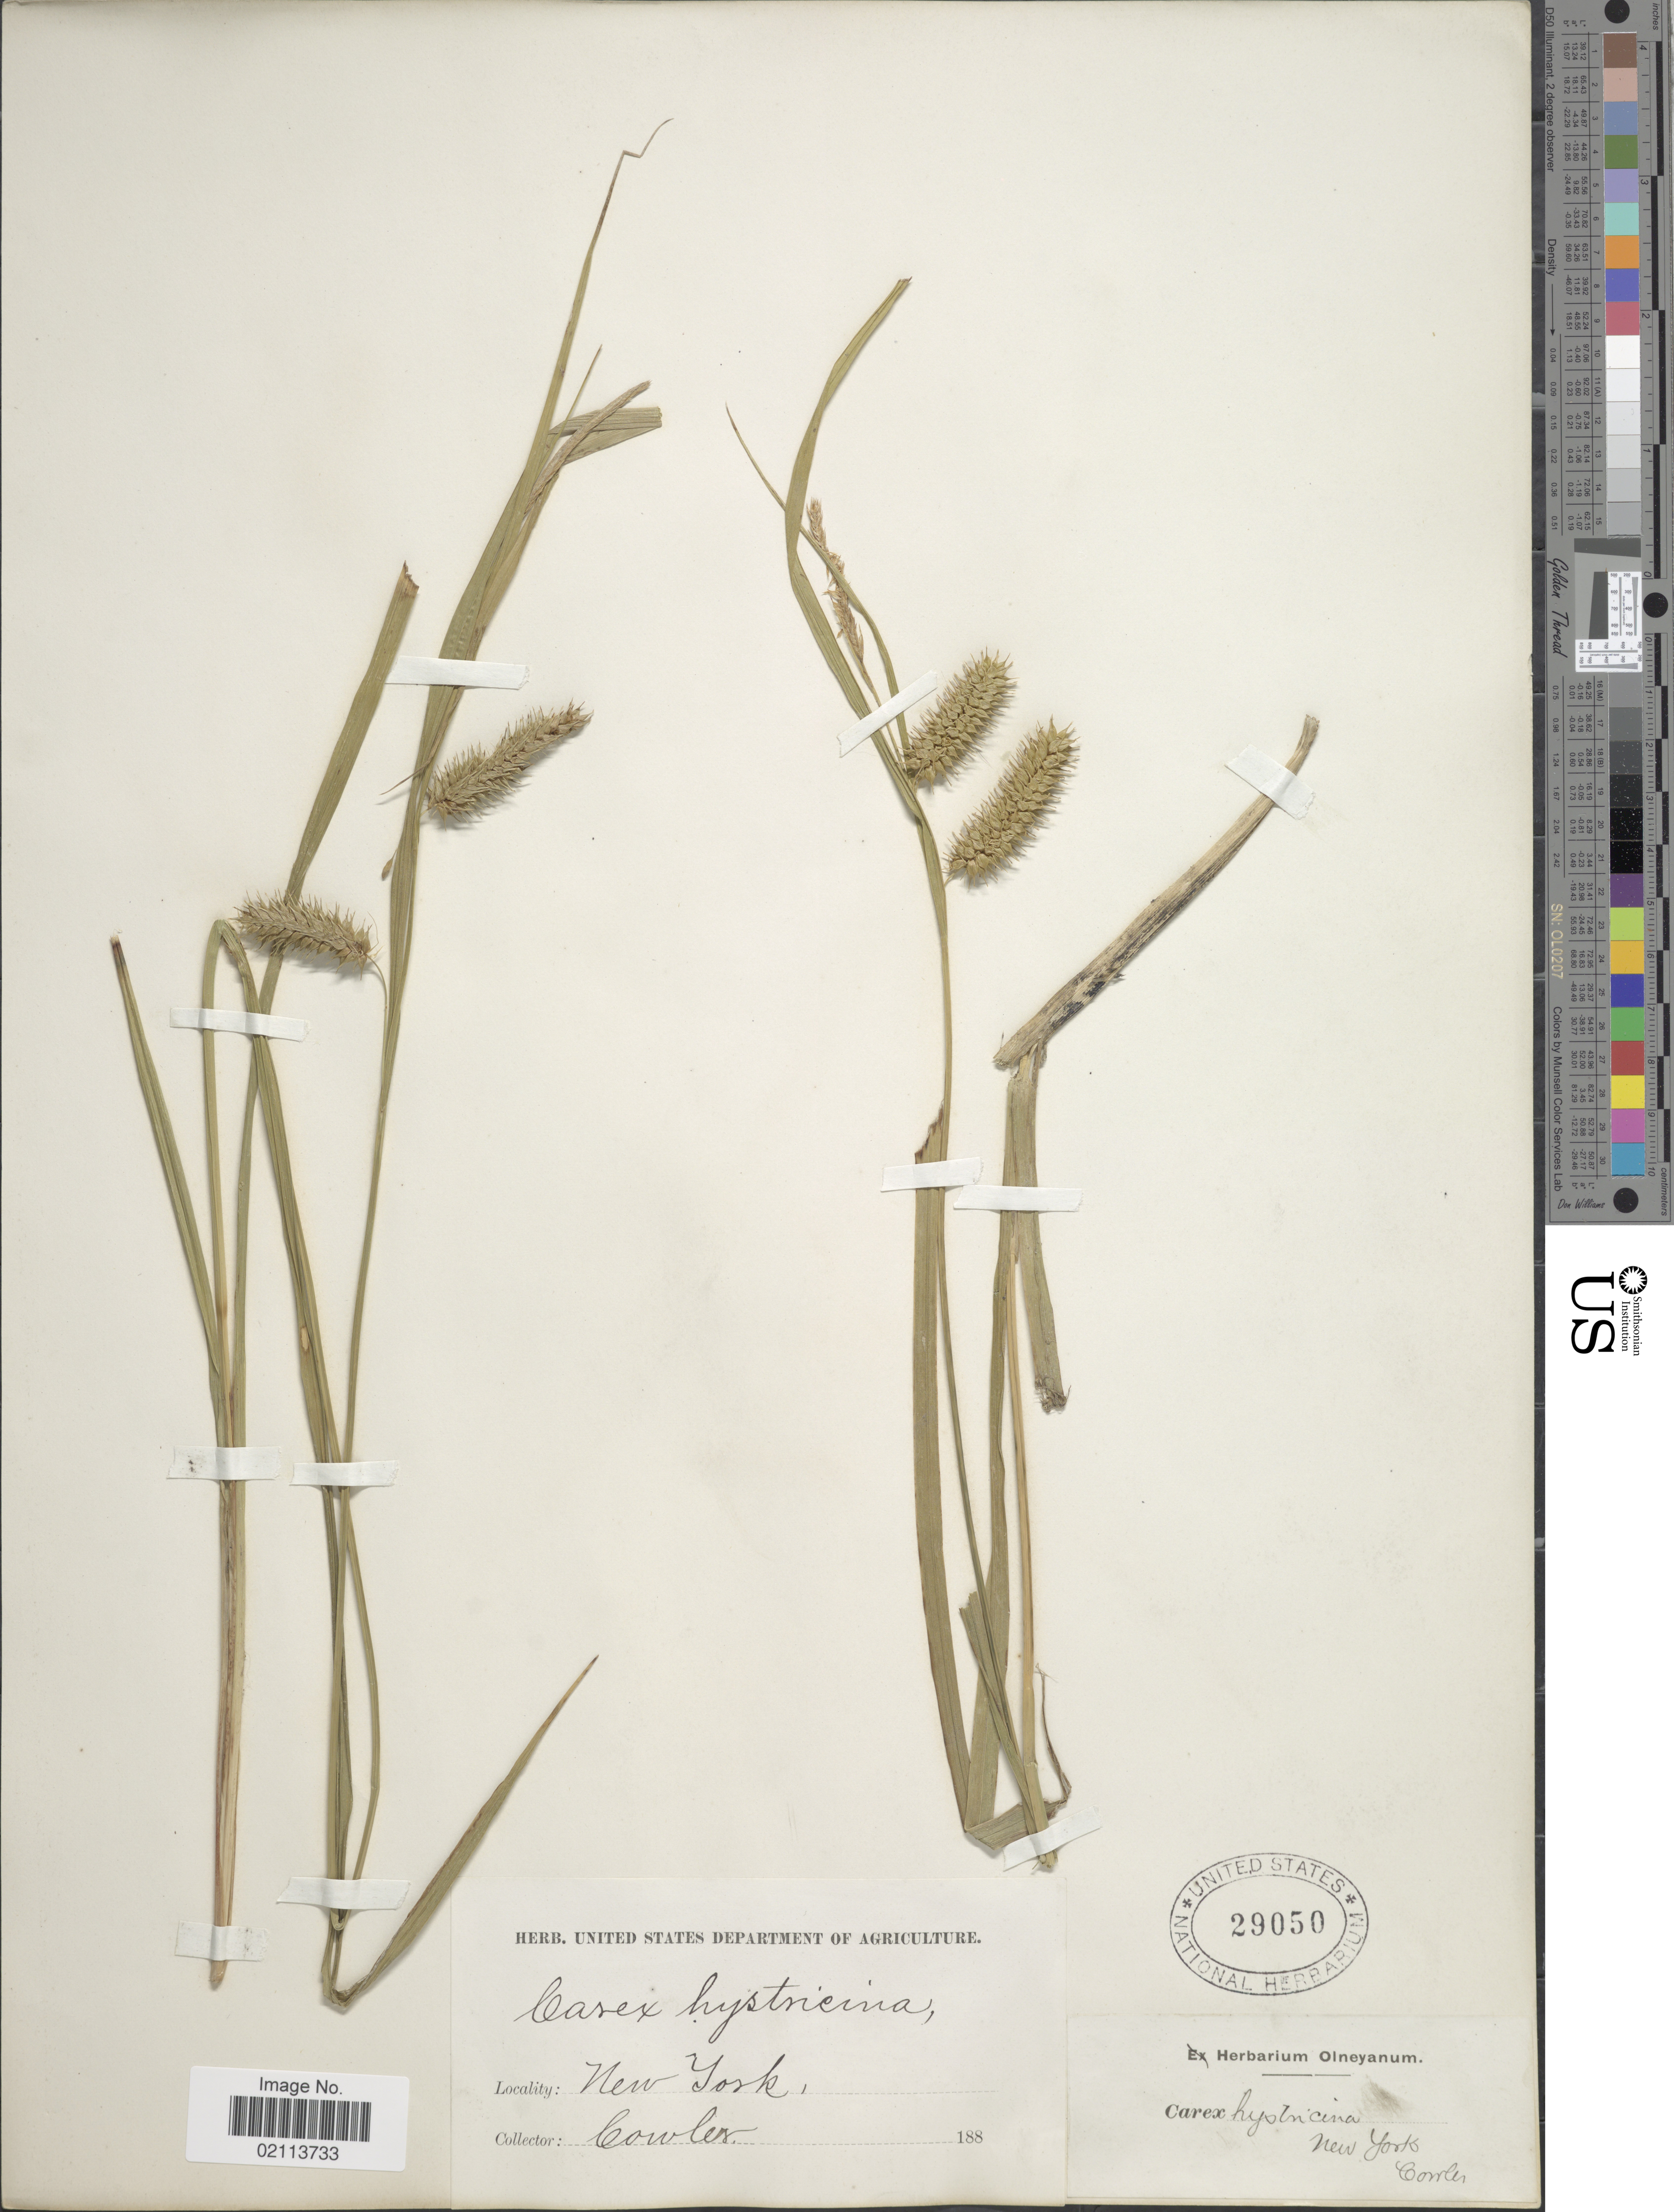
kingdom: Plantae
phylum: Tracheophyta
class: Liliopsida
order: Poales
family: Cyperaceae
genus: Carex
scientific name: Carex hystericina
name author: Muhl. ex Willd.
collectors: -. Cowles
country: United States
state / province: New York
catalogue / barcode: US 29050